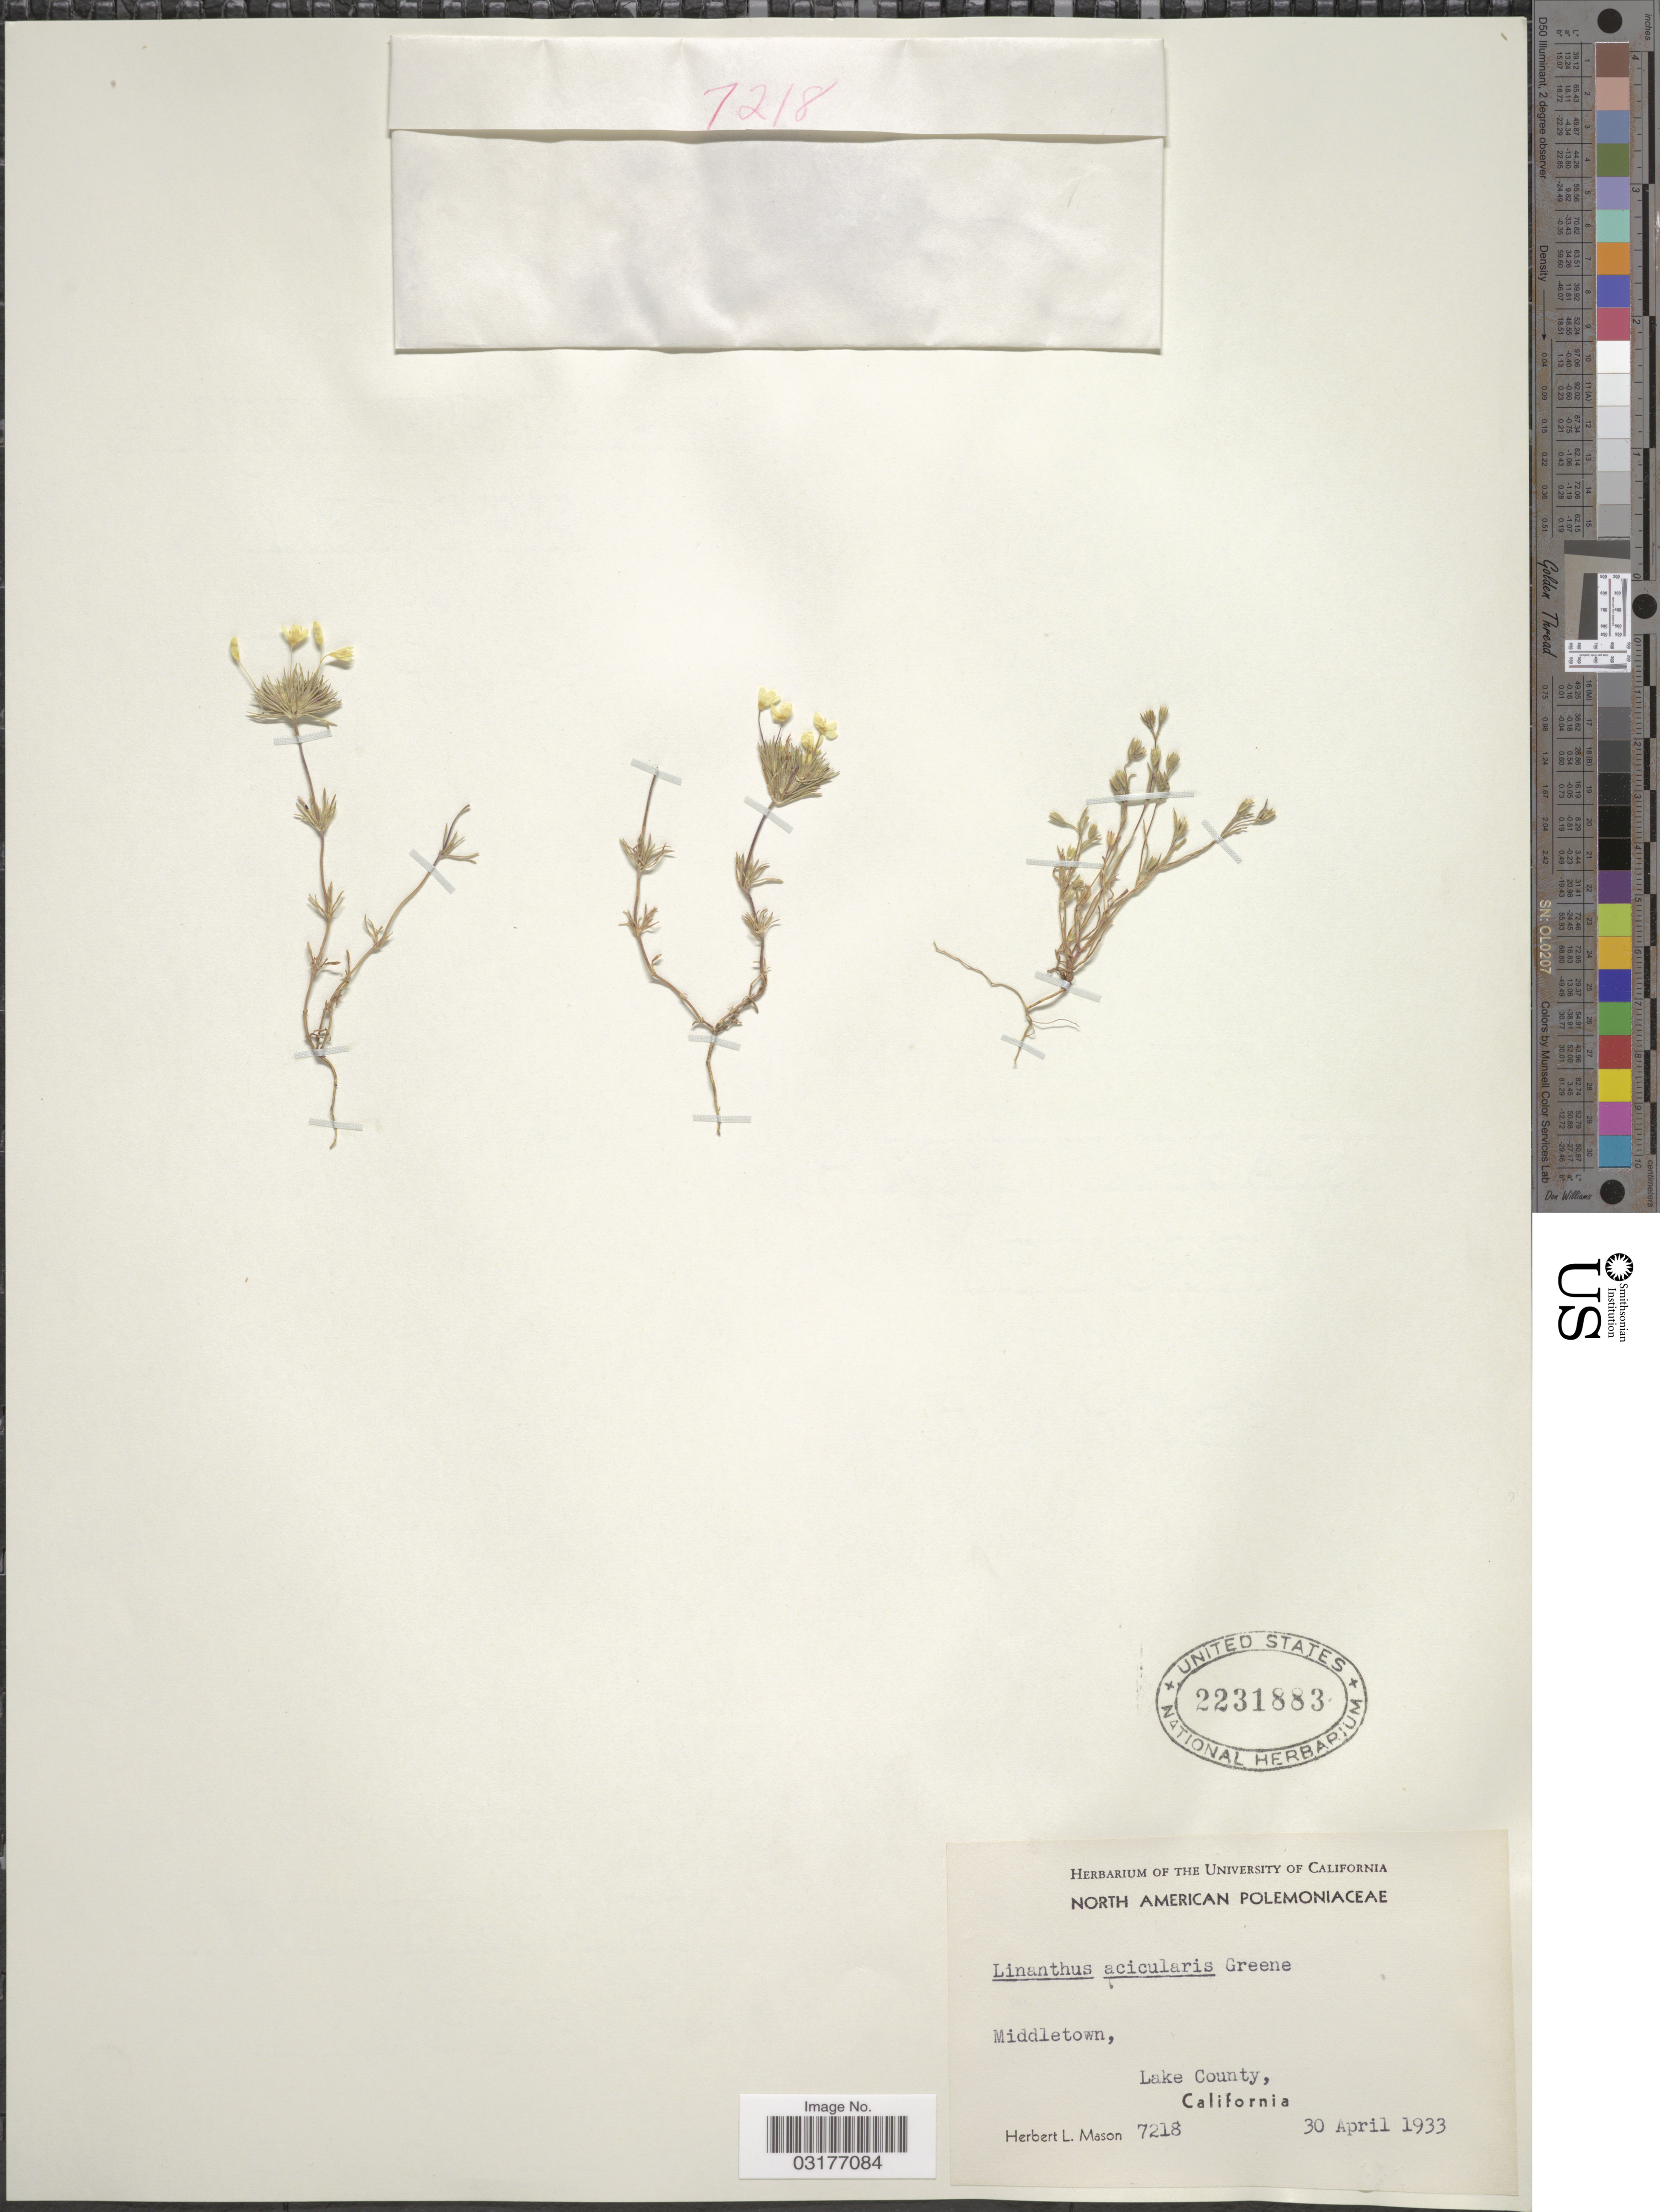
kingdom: Plantae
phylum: Tracheophyta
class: Magnoliopsida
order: Ericales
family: Polemoniaceae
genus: Leptosiphon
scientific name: Leptosiphon acicularis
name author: Jeps.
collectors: H. L. Mason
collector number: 7218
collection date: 1933-04-30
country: United States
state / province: California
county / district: Lake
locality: Middletown, Lake County.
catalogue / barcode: US 2231883